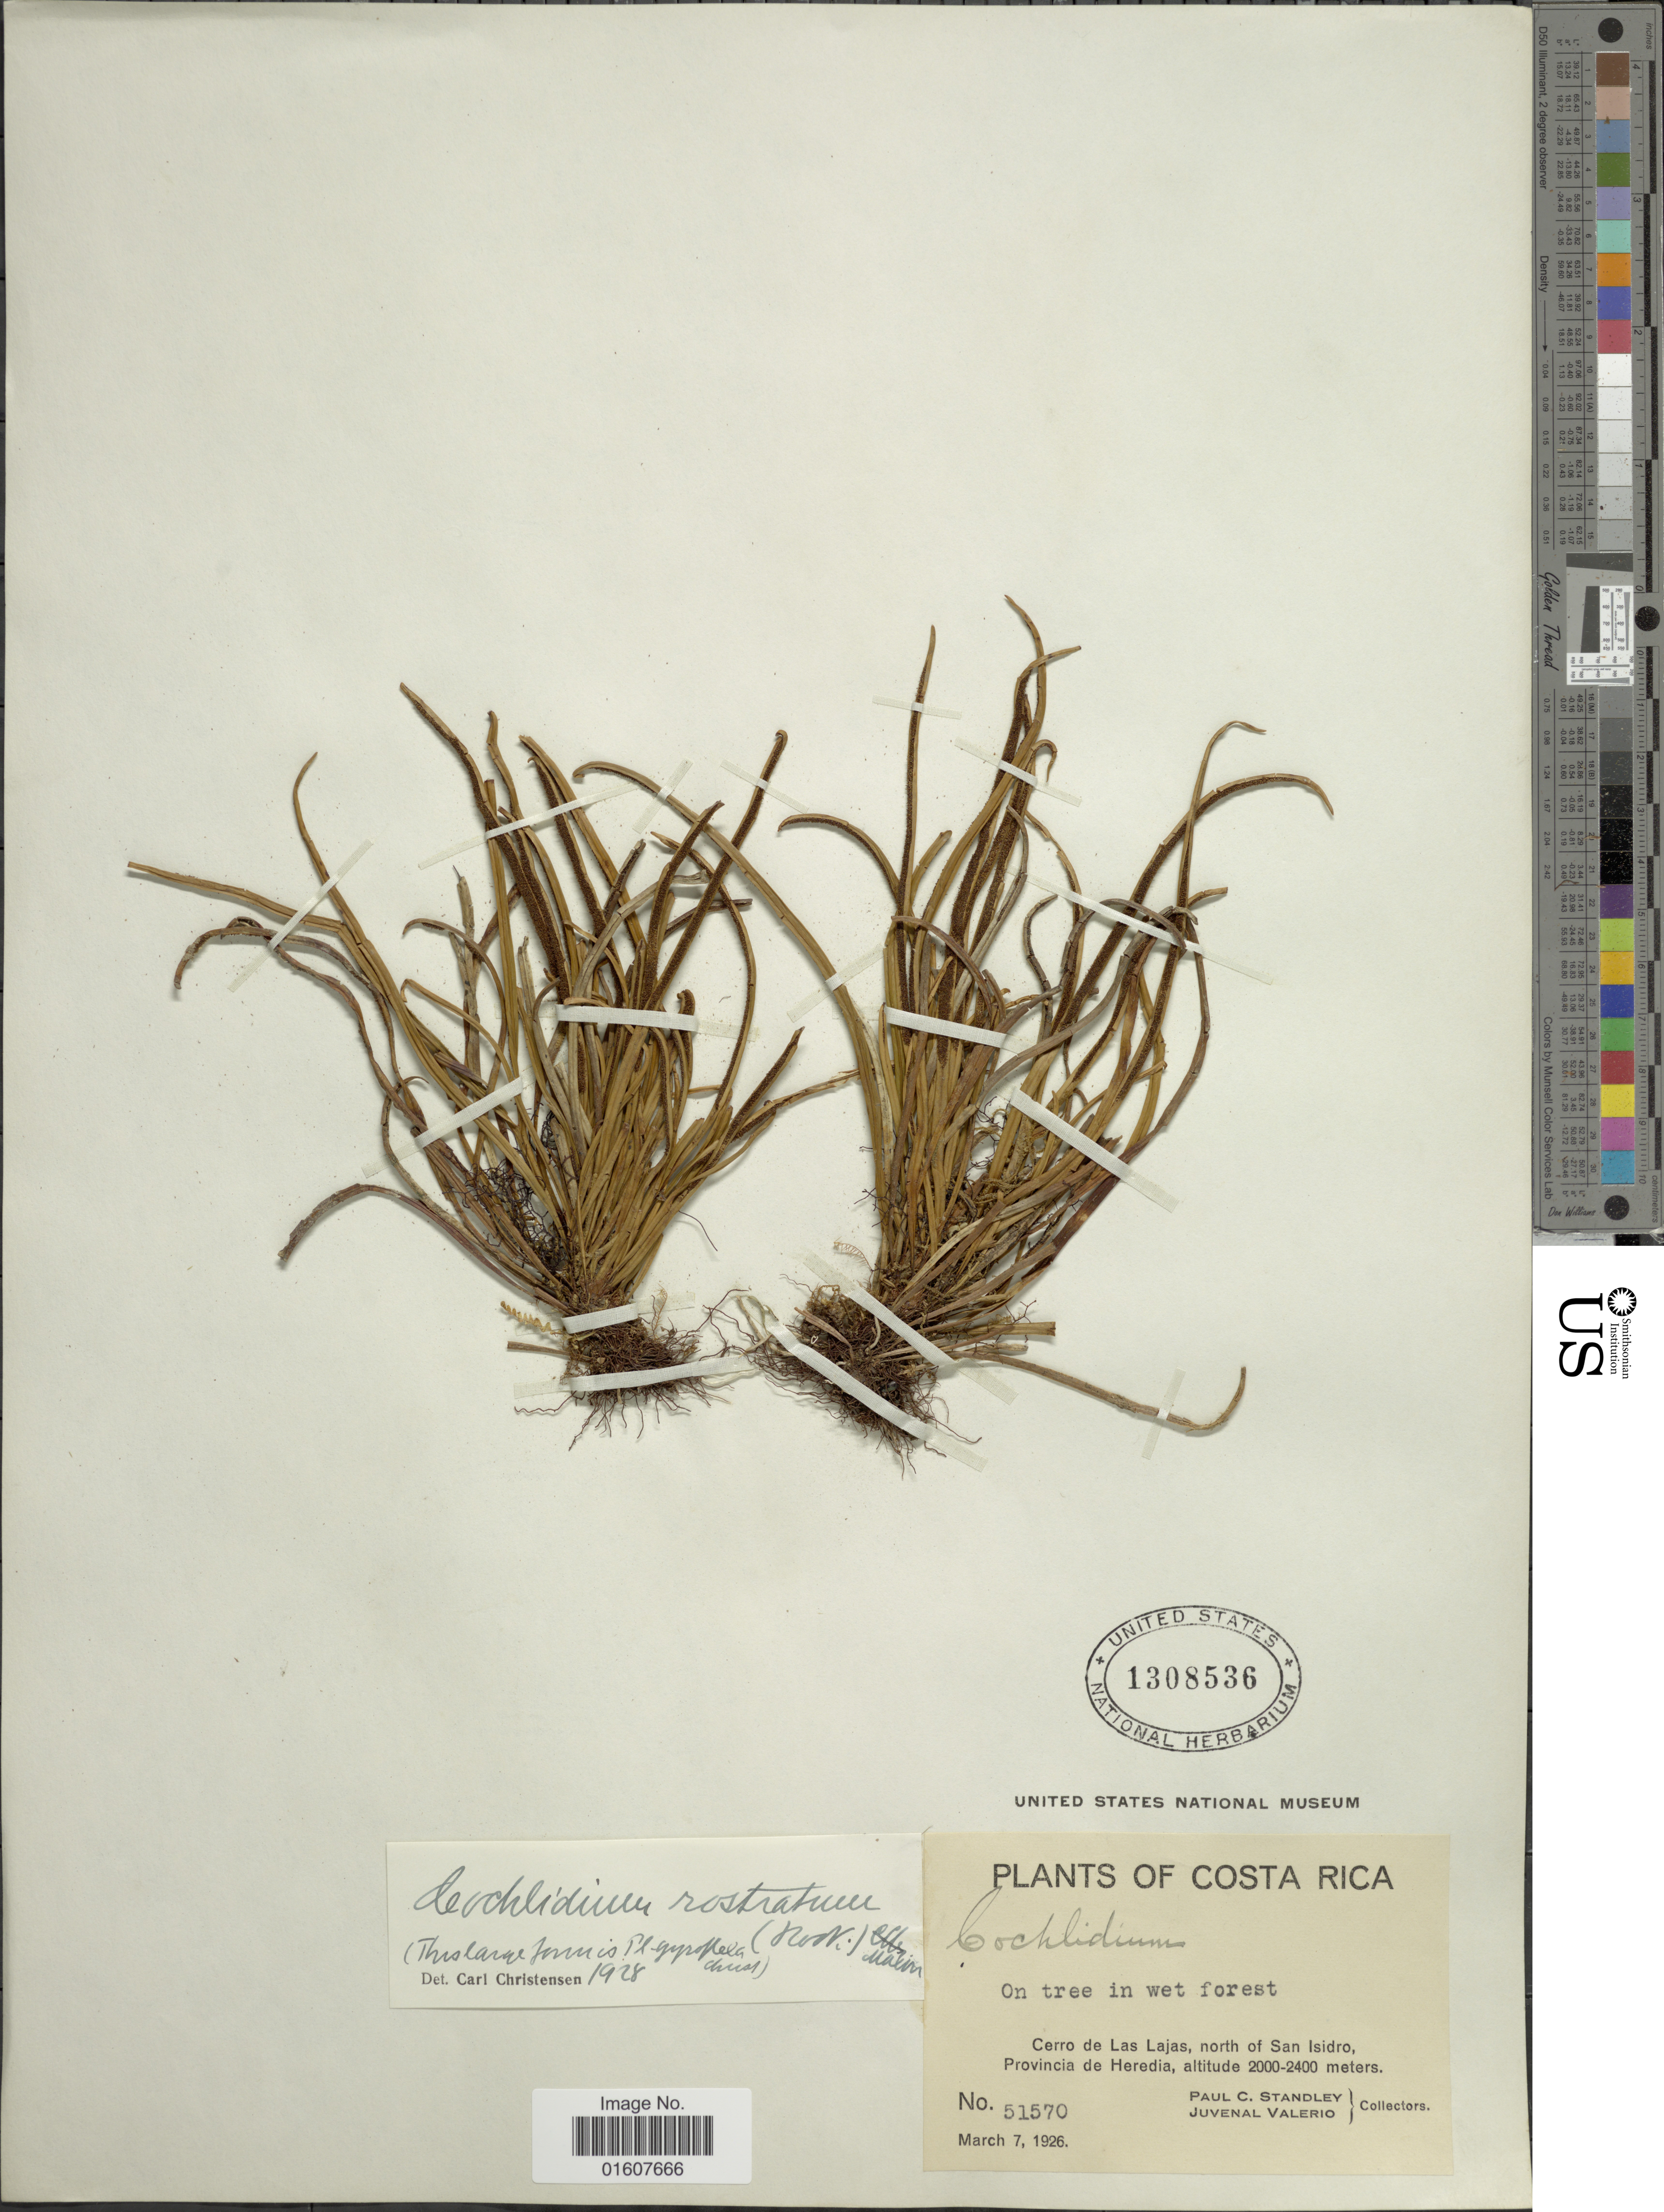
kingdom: Plantae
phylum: Tracheophyta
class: Polypodiopsida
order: Polypodiales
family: Polypodiaceae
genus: Cochlidium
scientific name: Cochlidium rostratum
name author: (Hook.) Maxon ex C. Chr.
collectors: P. C. Standley & J. Valerio R.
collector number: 51570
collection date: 1926-03-07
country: Costa Rica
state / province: Heredia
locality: Cerro de Las lajas, north of San Isidro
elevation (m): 2000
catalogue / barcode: US 1308536